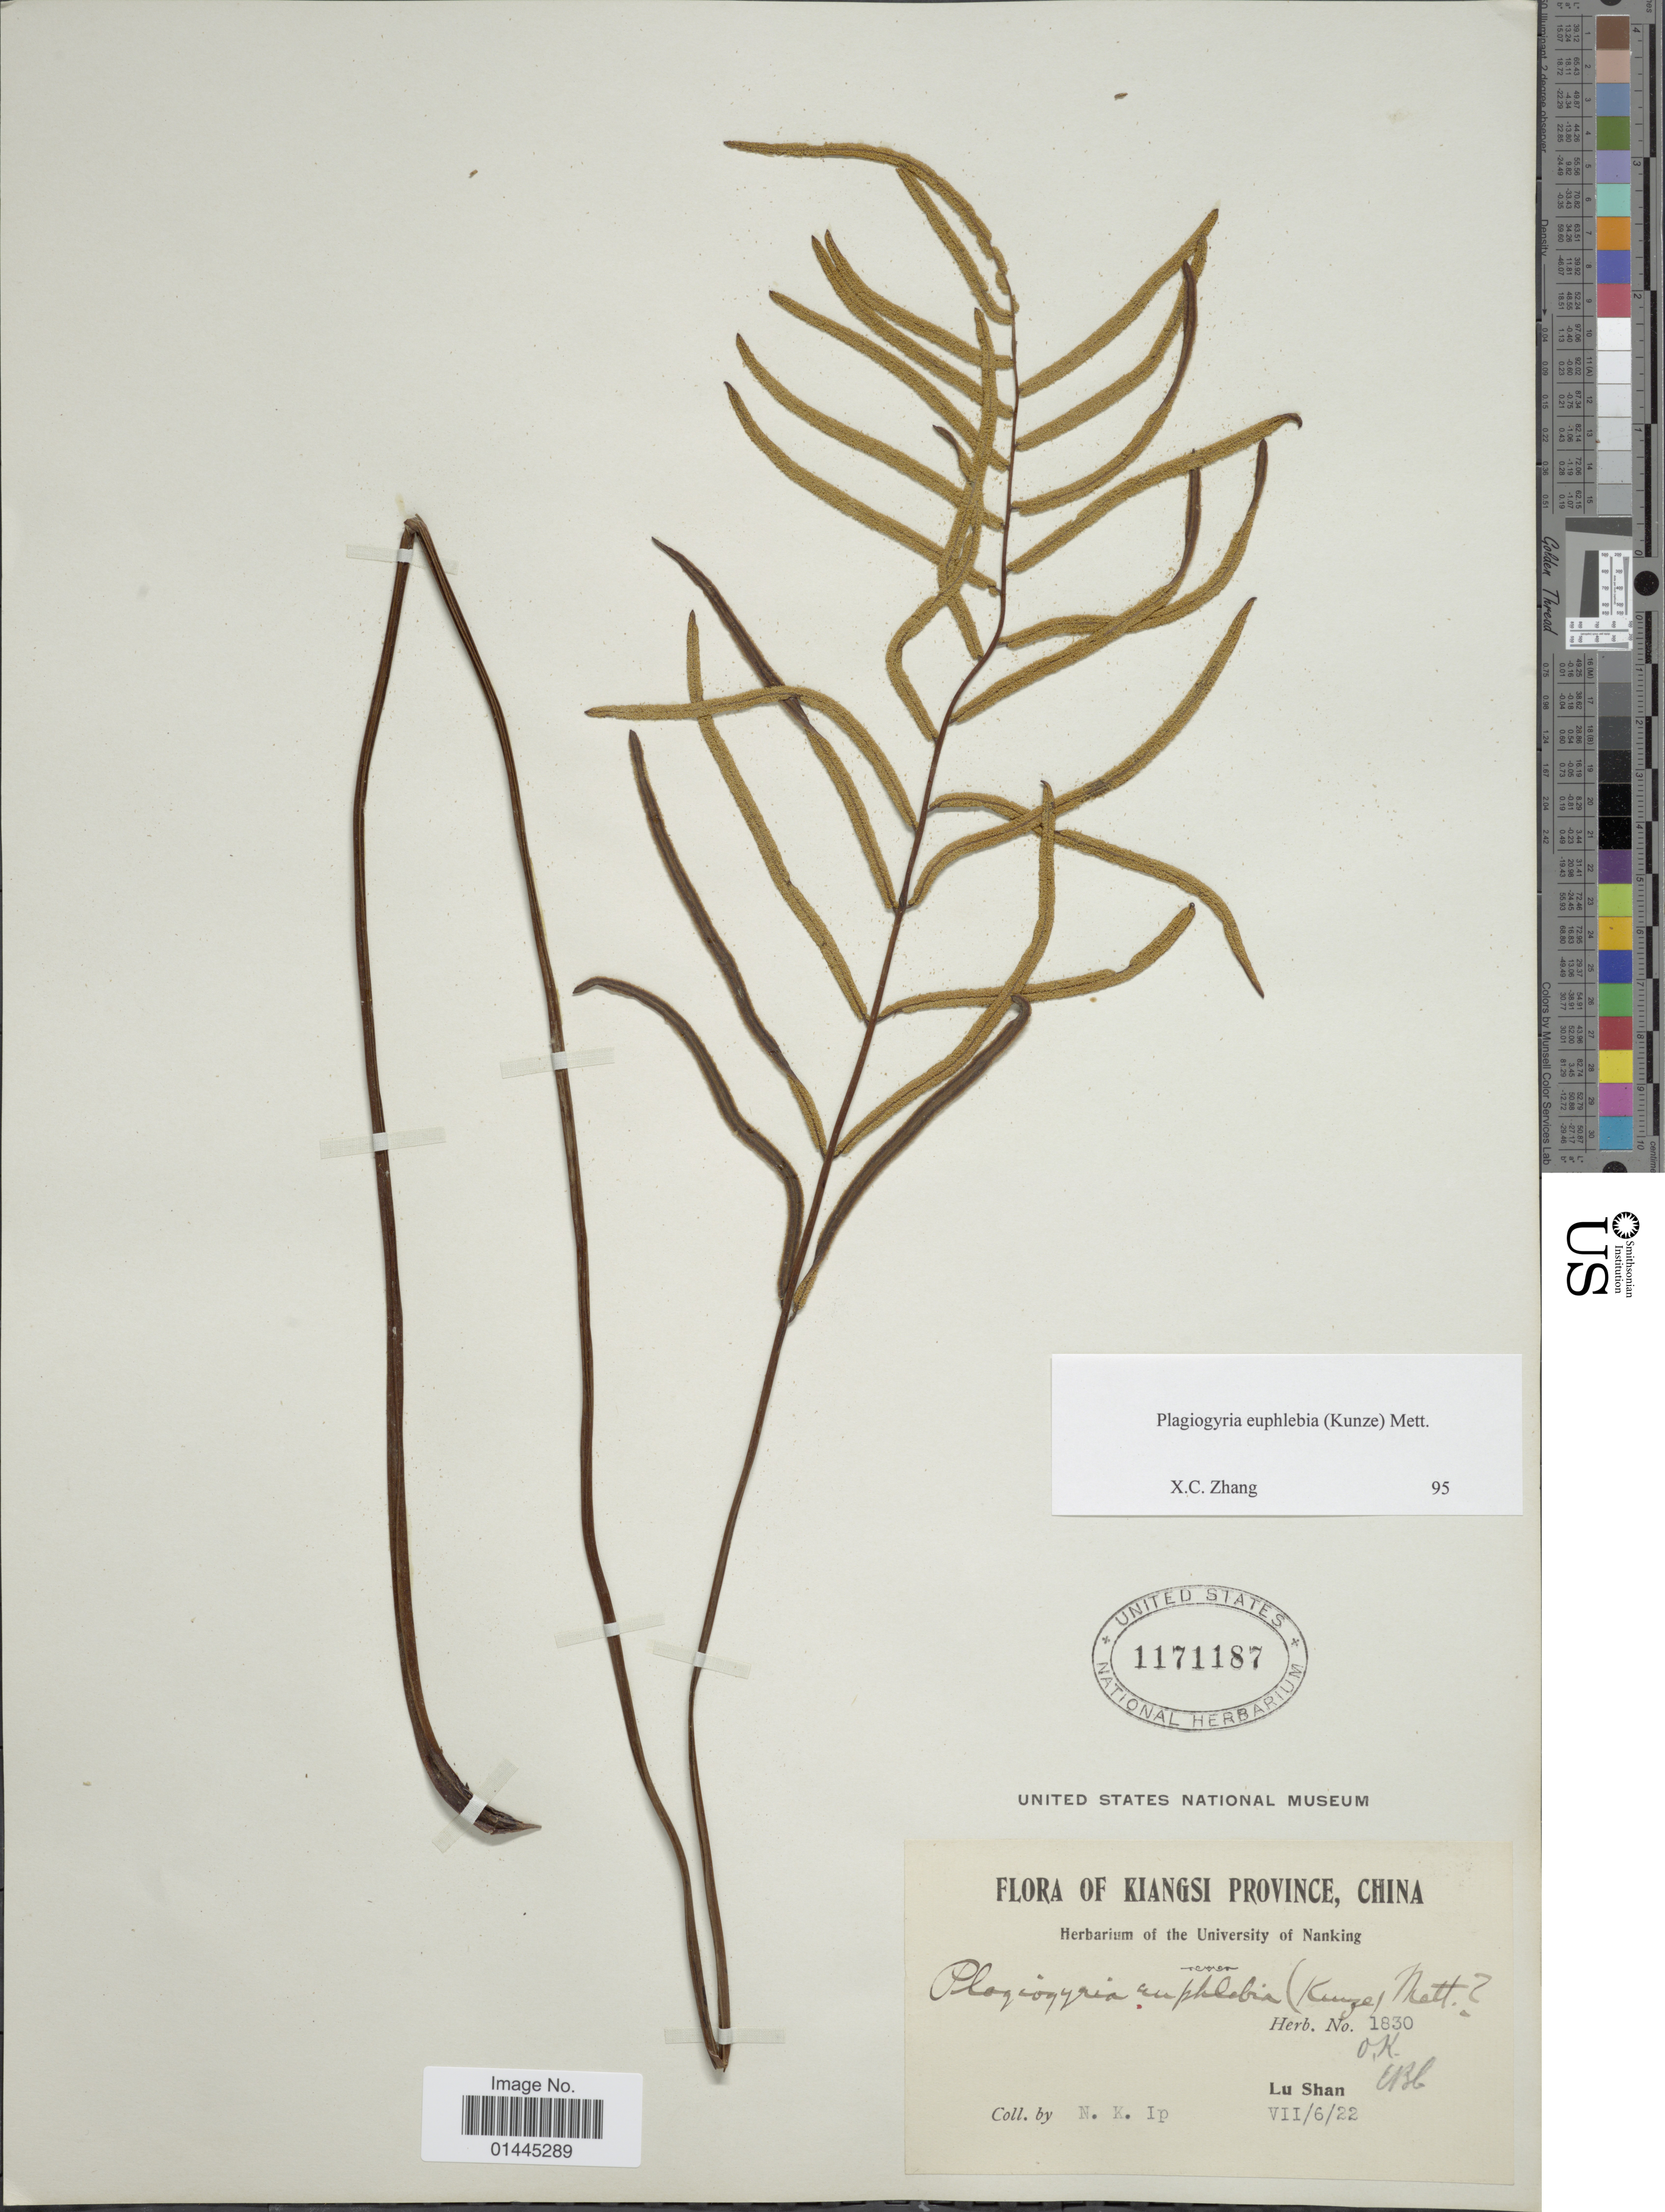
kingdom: Plantae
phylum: Tracheophyta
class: Polypodiopsida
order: Cyatheales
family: Plagiogyriaceae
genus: Plagiogyria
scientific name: Plagiogyria euphlebia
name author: (Kunze) Mett.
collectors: N. Ip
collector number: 1830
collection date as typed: Transcribed d/m/y: 6/7/22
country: China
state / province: Jiangxi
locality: Kiangsi Province, Lu Shan.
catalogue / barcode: US 1171187